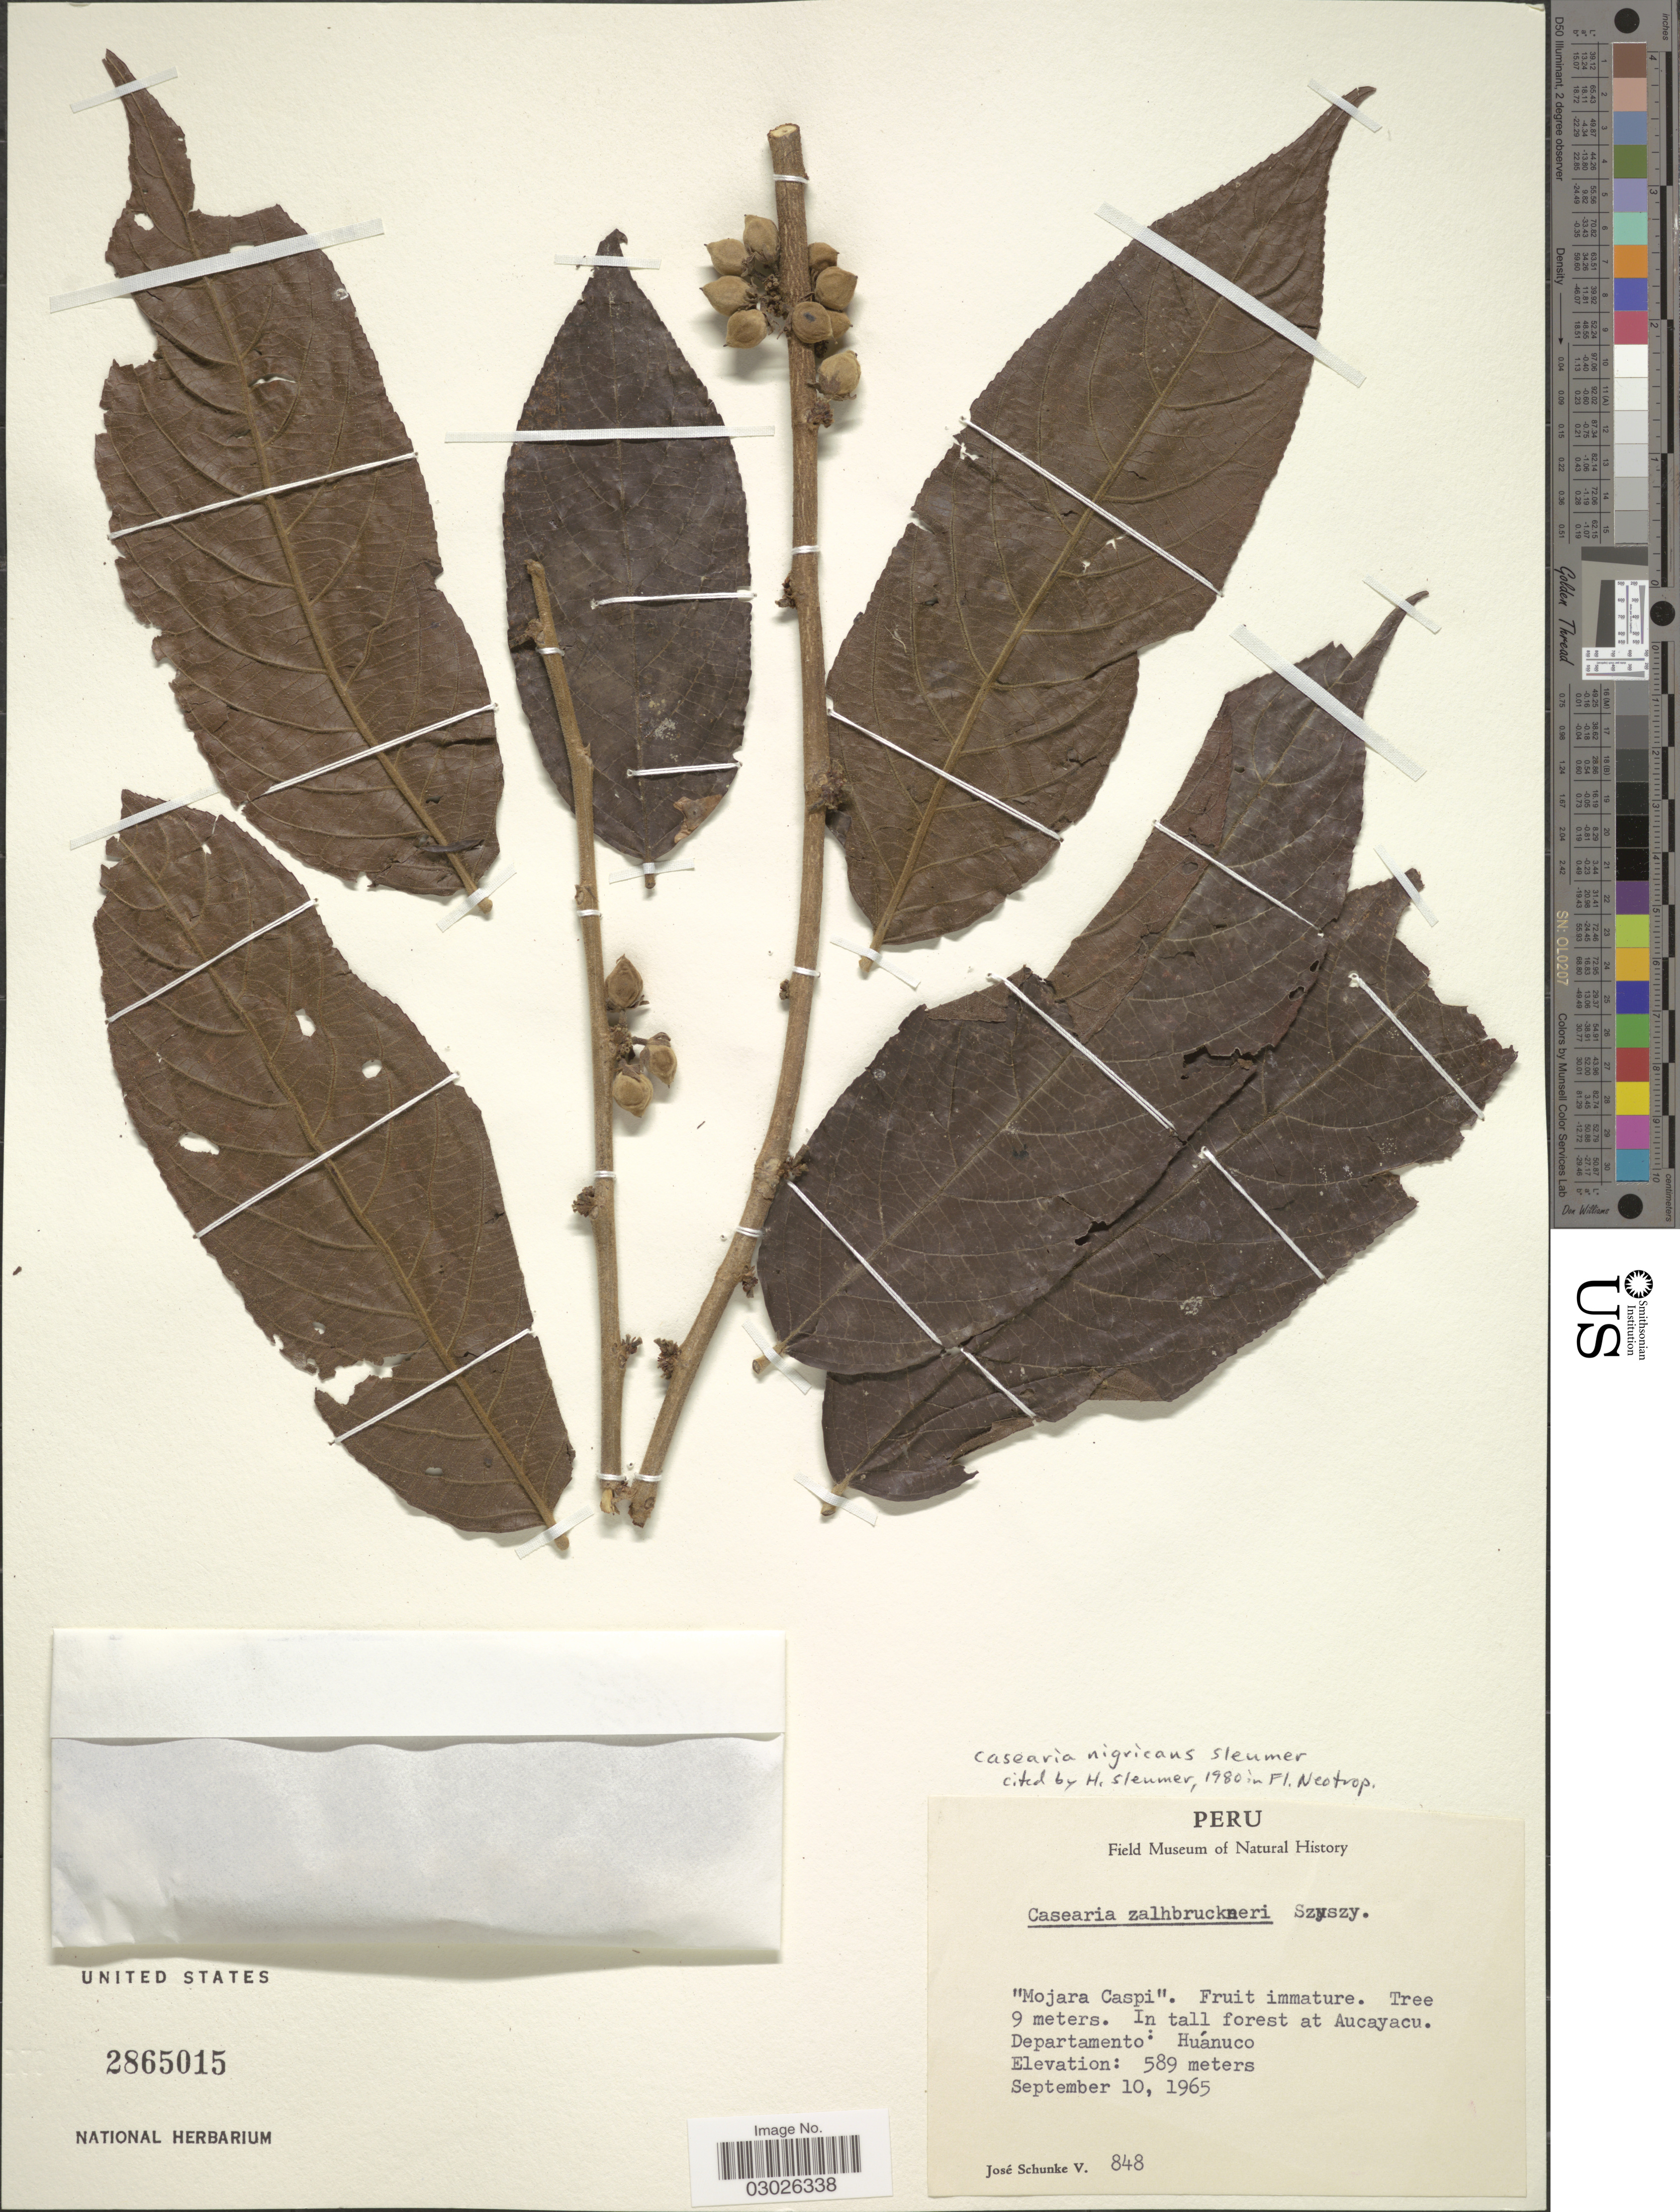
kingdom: Plantae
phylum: Tracheophyta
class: Magnoliopsida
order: Malpighiales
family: Salicaceae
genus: Casearia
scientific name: Casearia nigricans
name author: Sleumer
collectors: J. Schunke Vigo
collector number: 848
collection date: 1965-09-10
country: Peru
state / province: Huánuco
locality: In tall forest at Aucayacu. Departamento: Huánuco.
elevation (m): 589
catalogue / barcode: US 2865015